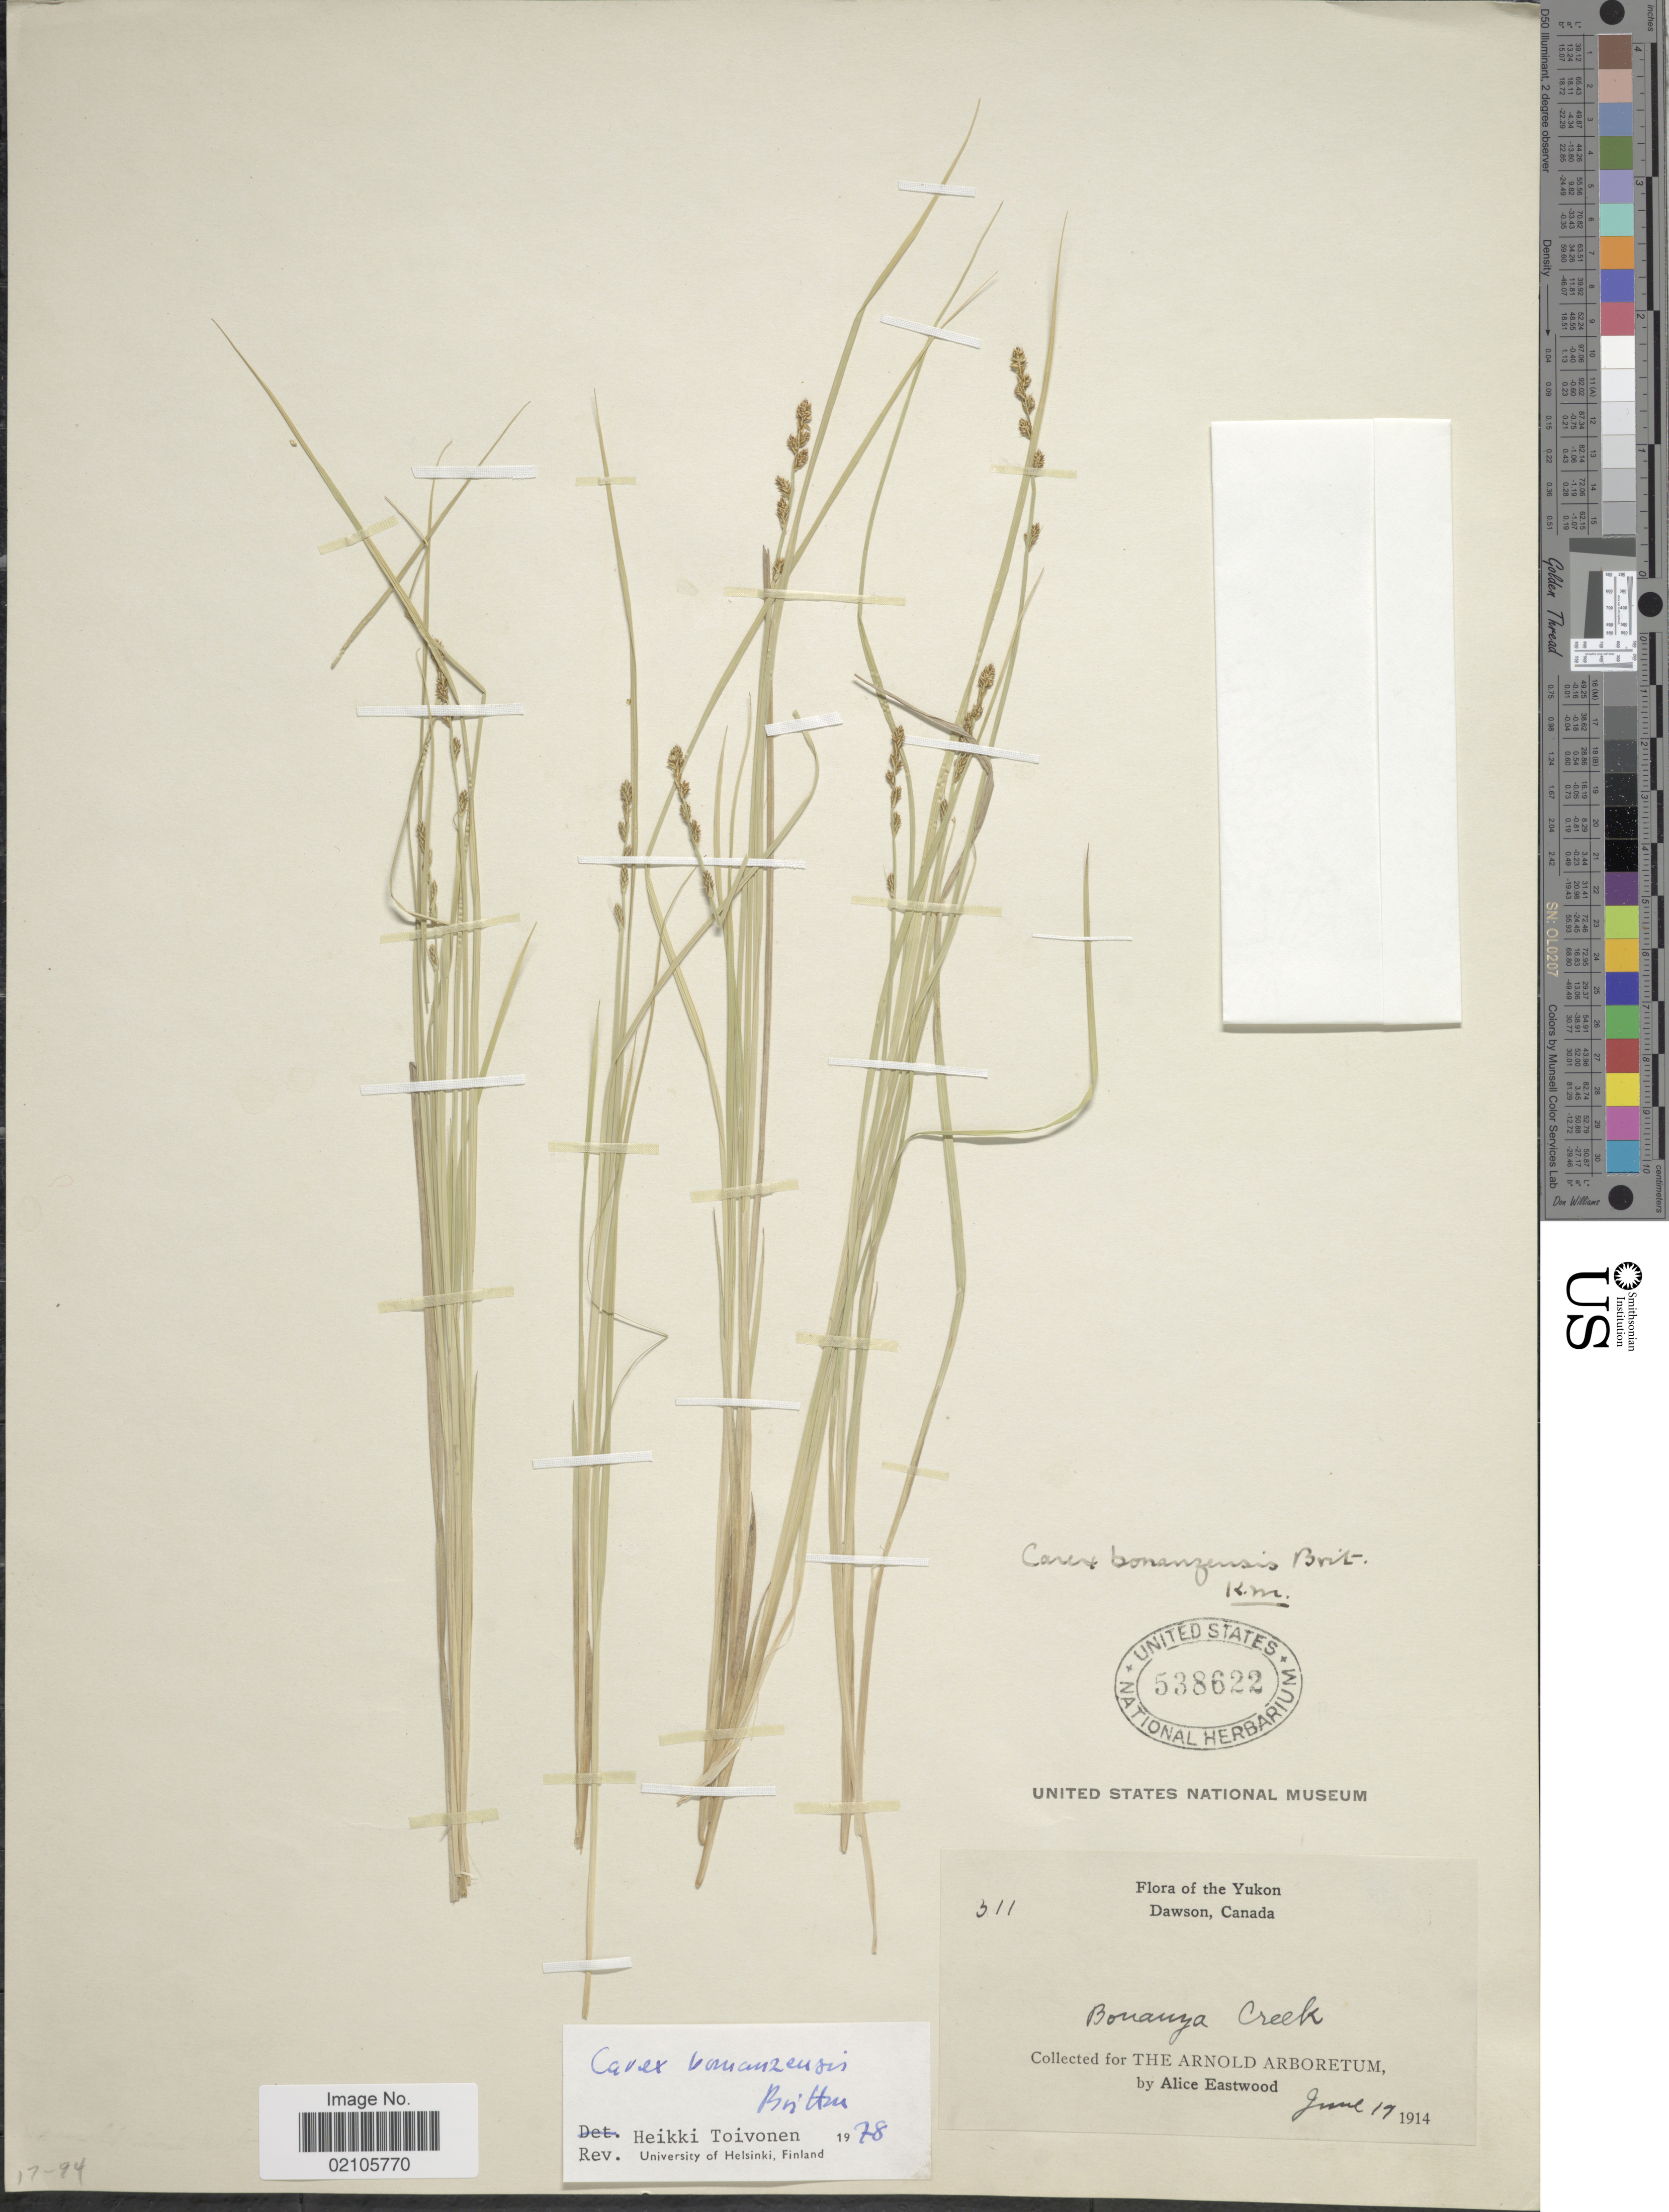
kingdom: Plantae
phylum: Tracheophyta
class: Liliopsida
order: Poales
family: Cyperaceae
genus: Carex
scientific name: Carex bonanzensis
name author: Britton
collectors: A. Eastwood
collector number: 311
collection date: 1914-06-17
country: Canada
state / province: Yukon Territory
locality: Dawson, Bonanza Creek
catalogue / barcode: US 538622